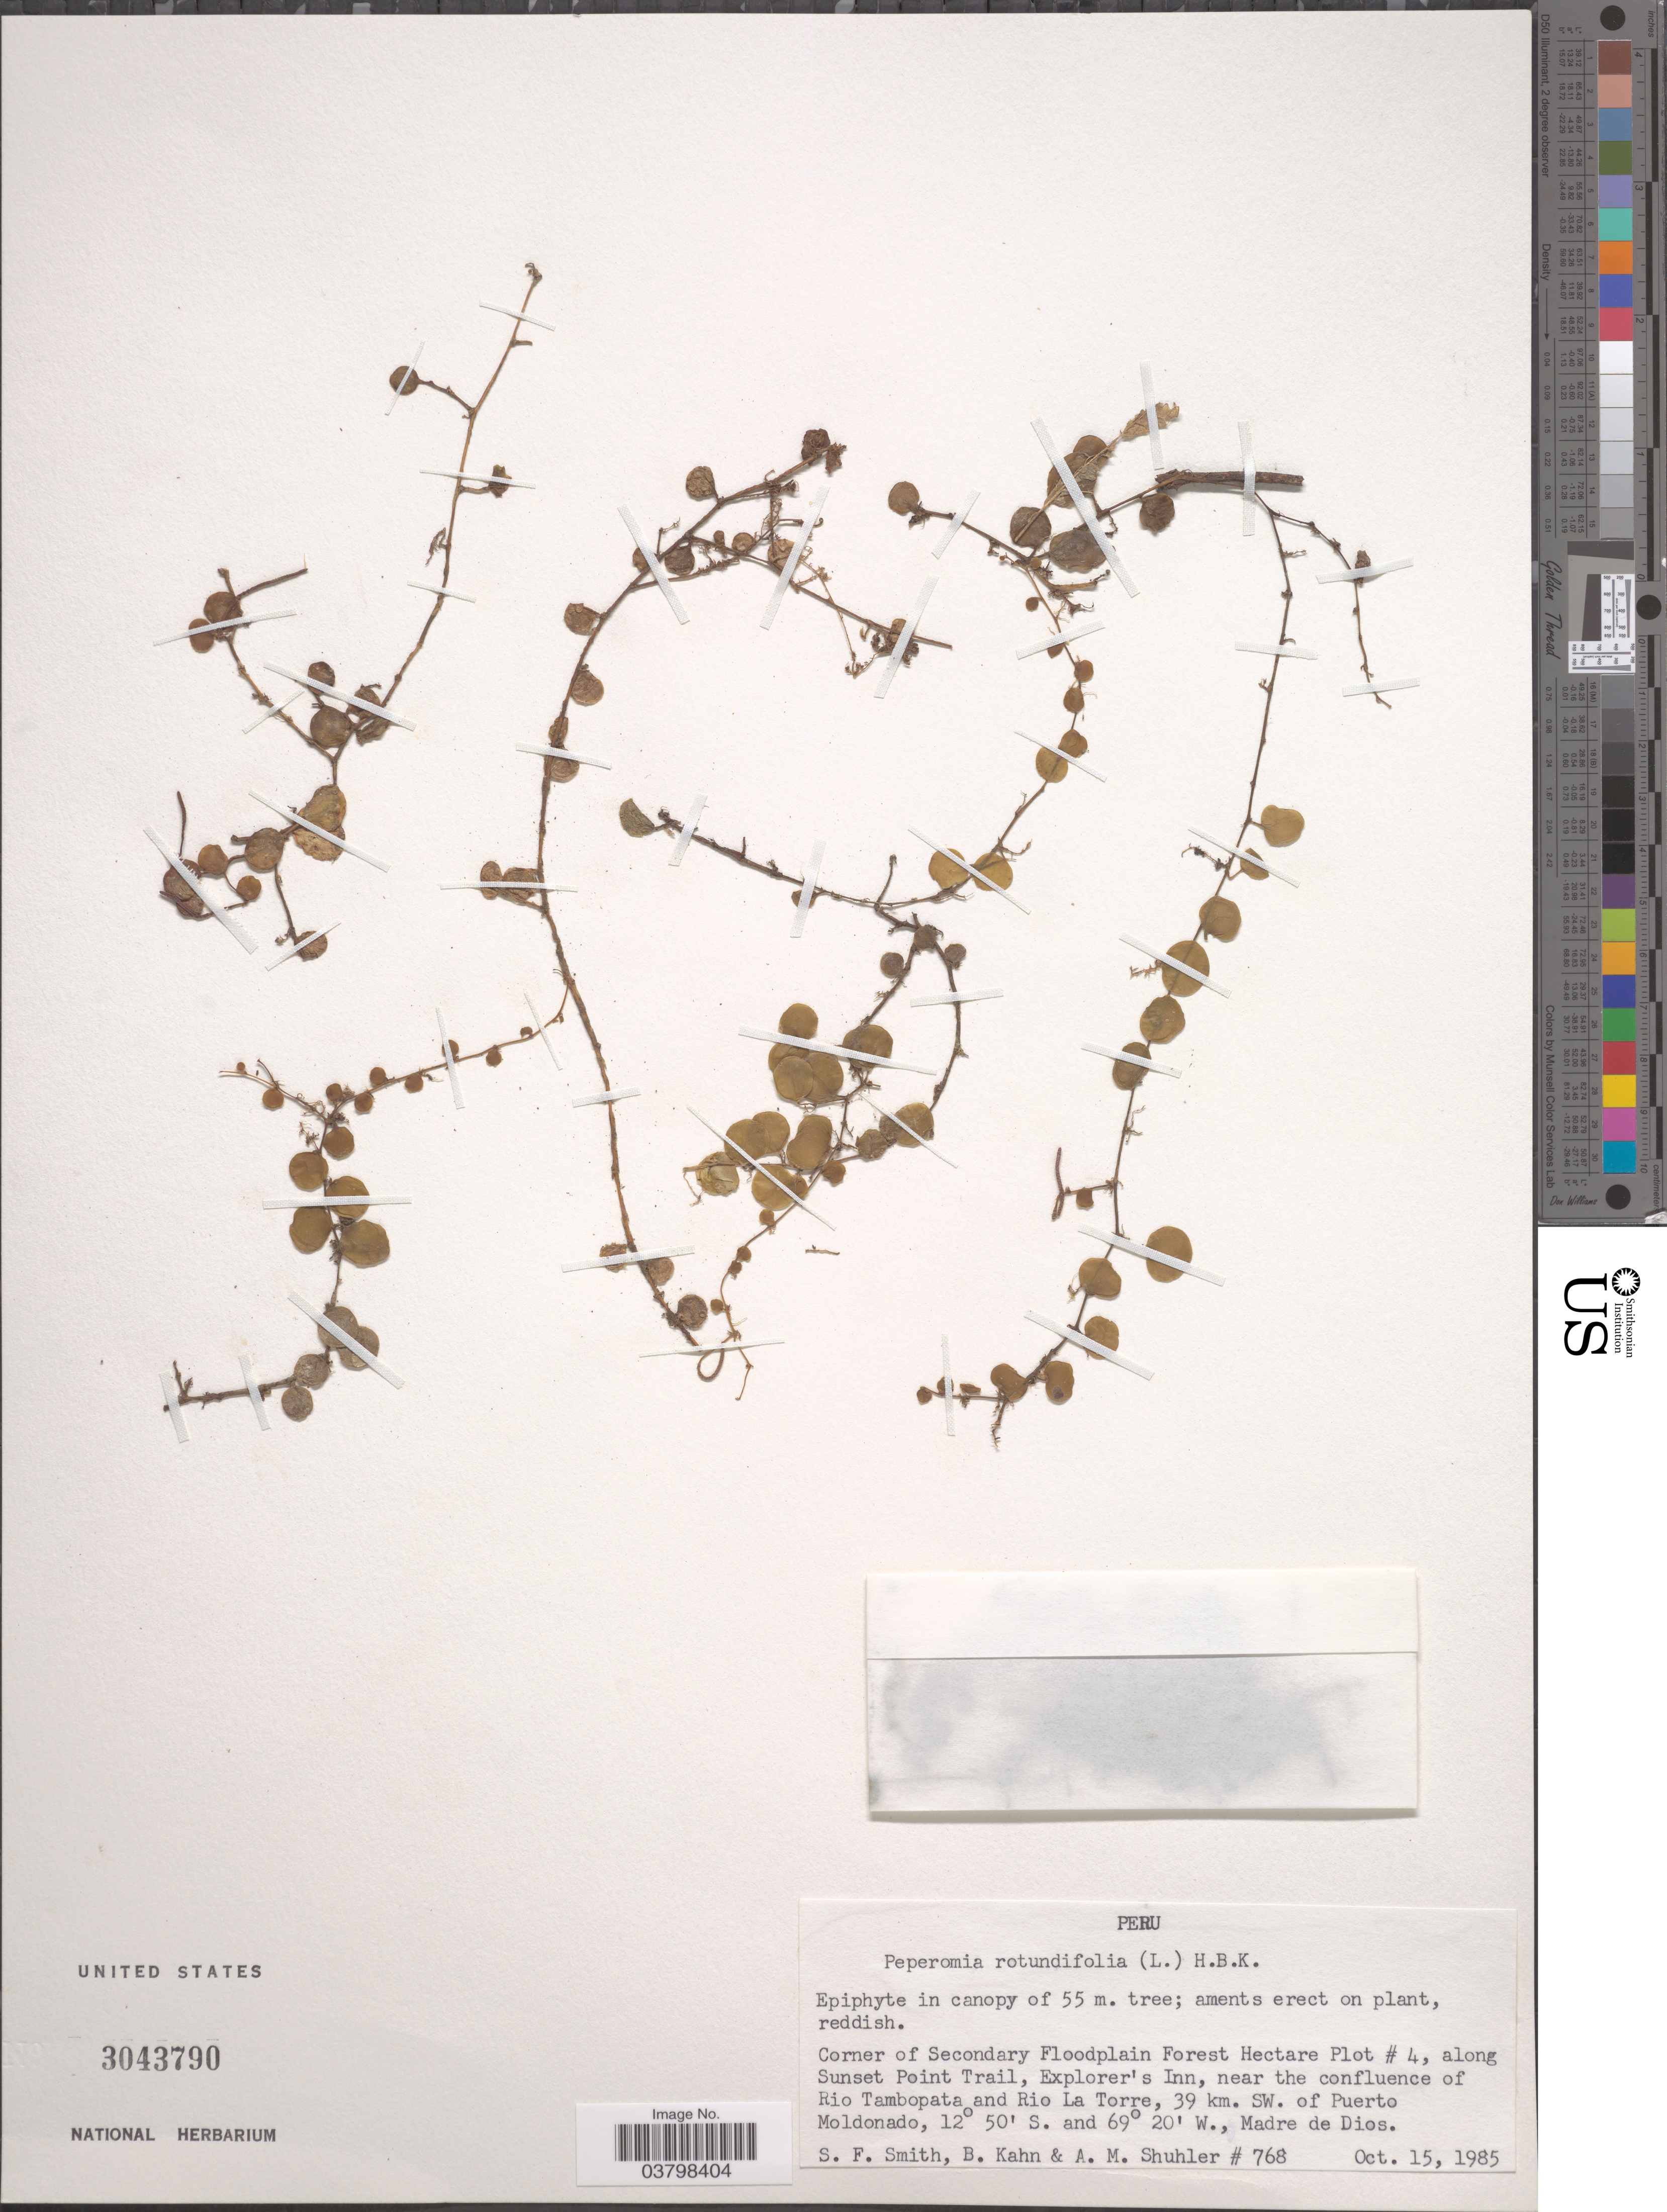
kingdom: Plantae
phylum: Tracheophyta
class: Magnoliopsida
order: Piperales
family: Piperaceae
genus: Peperomia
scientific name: Peperomia rotundifolia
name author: (L.) Kunth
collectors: S.F. Smith, B. Kahn & A. Shuhler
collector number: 768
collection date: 1985-10-15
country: Peru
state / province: Madre de Dios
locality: Corner of Secondary Floodplain Forest Hectare Plot #4, along Sunset Point Trail, Explorer's Inn, near the confluence of Rio Tambopata and Rio La Torre, 39 km. SW. of Puerto Moldonado.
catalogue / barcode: US 3043790